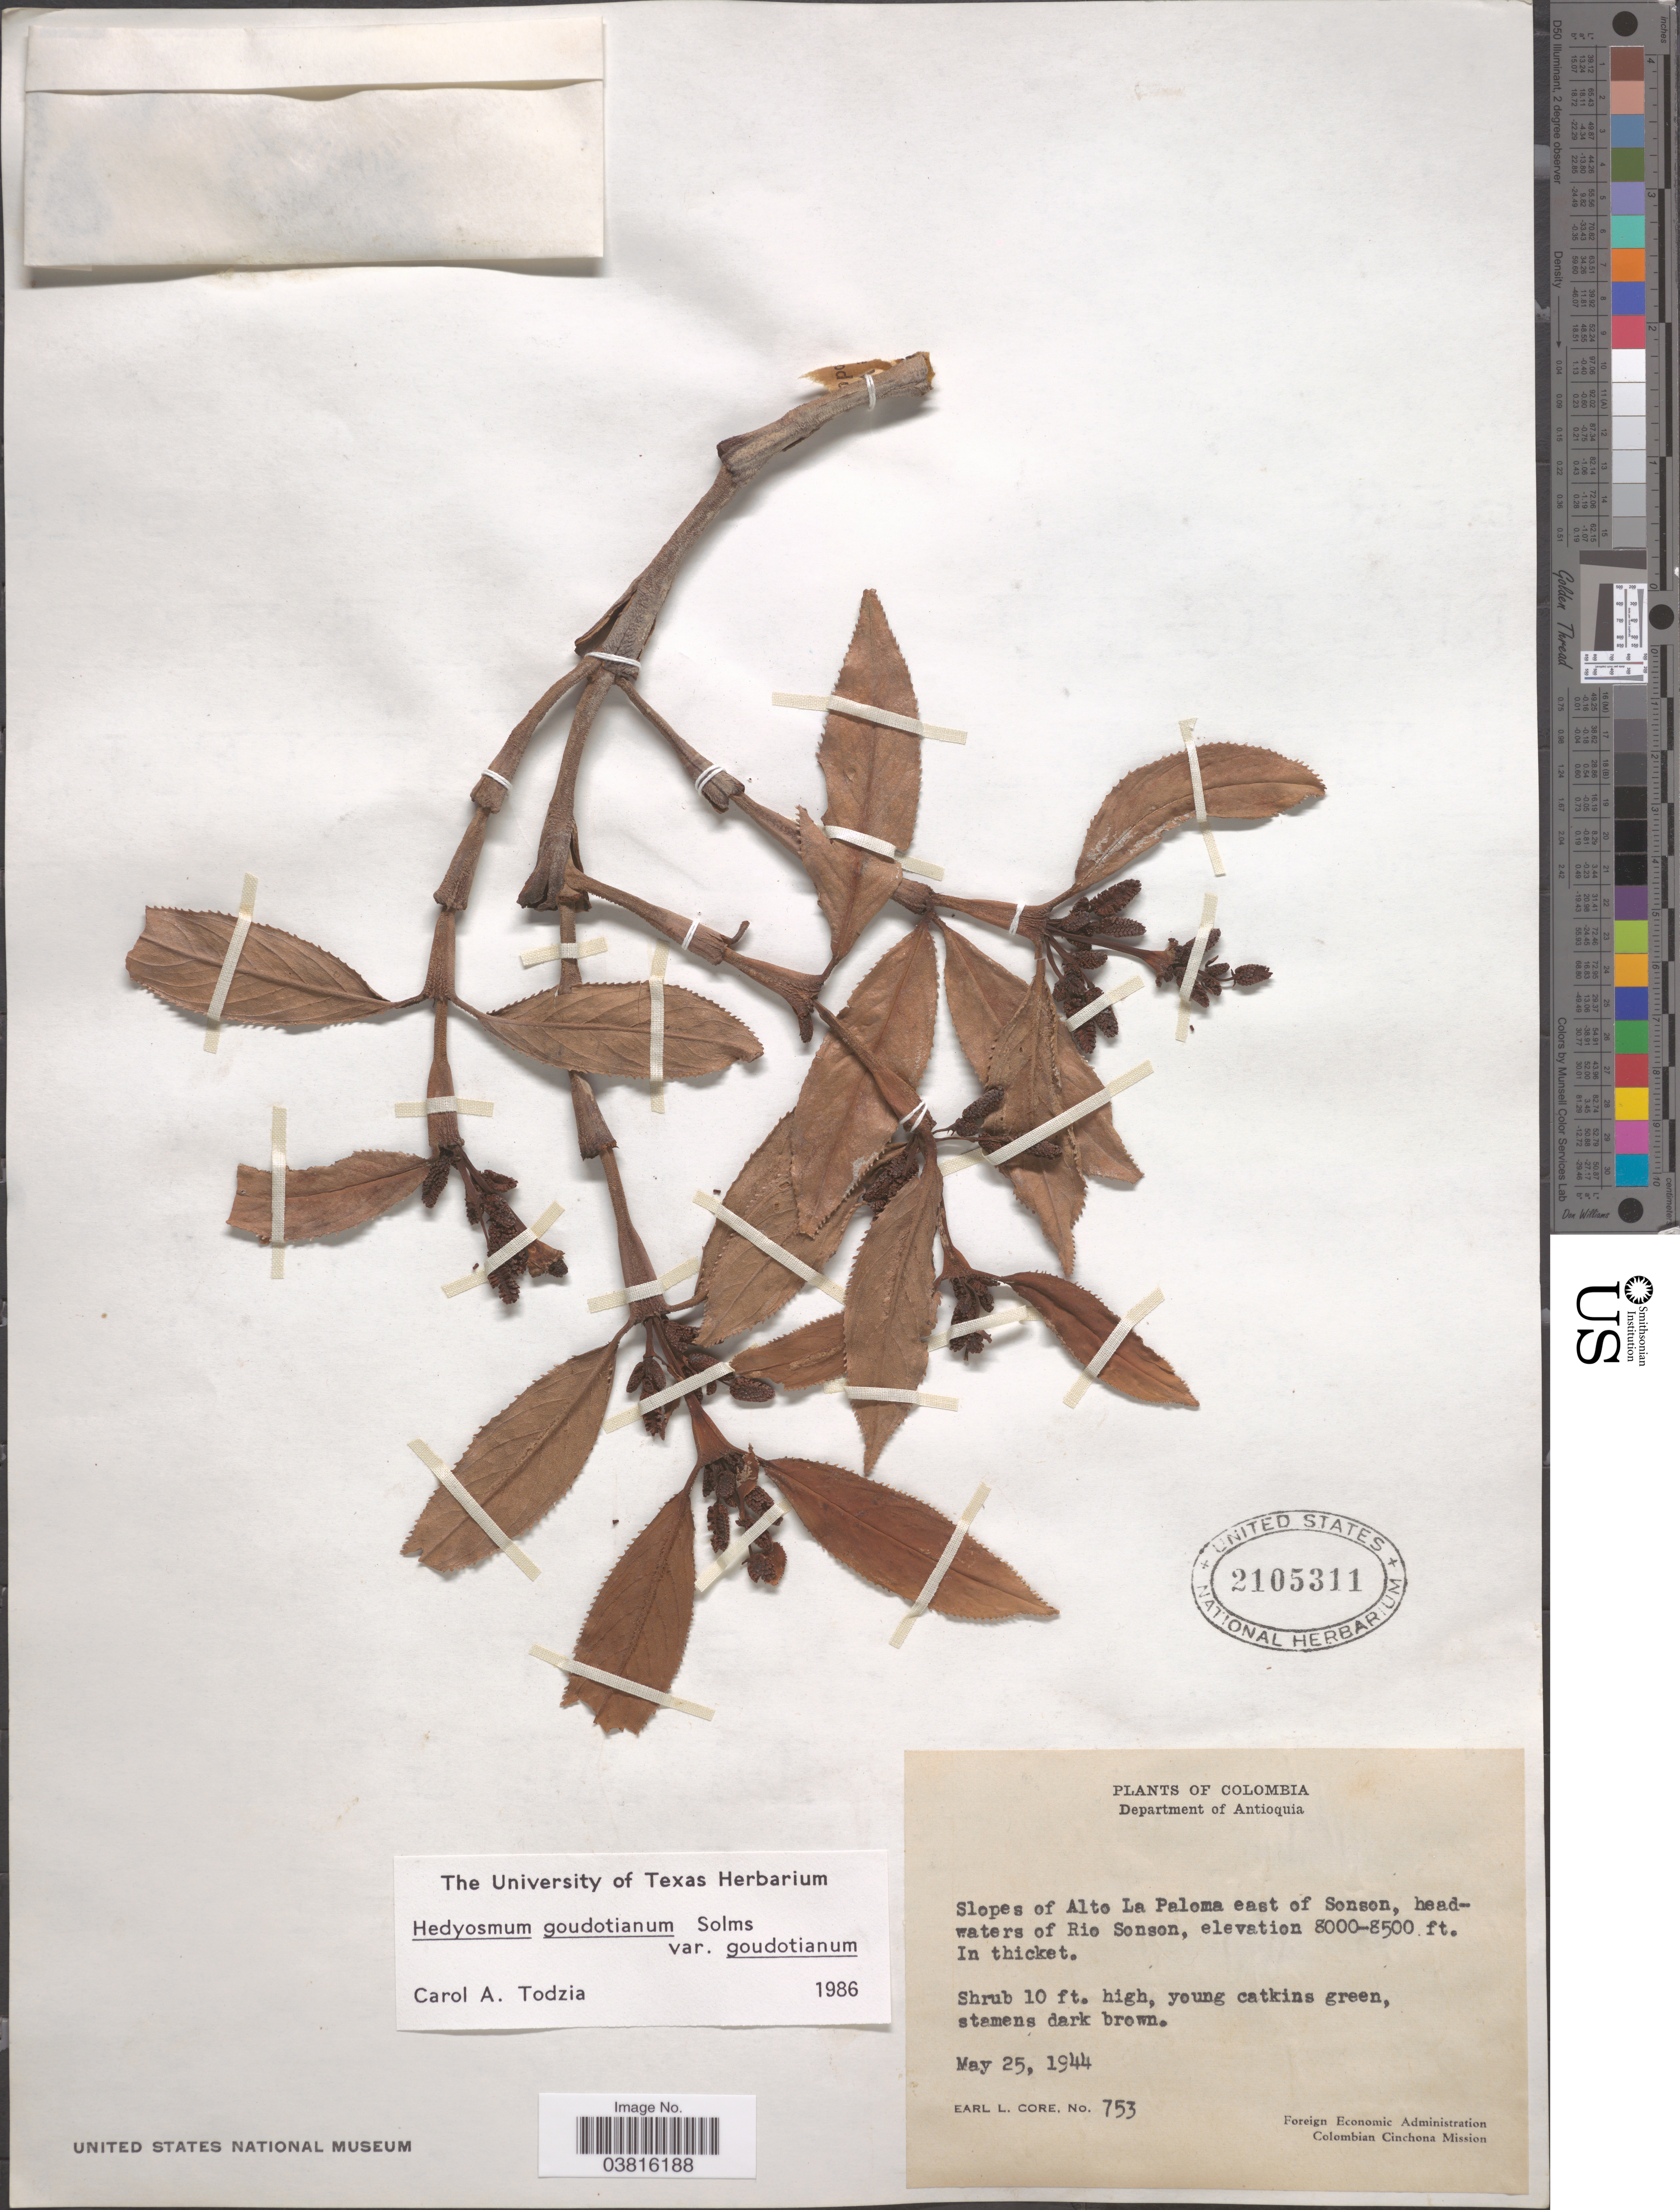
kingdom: Plantae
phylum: Tracheophyta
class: Magnoliopsida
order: Chloranthales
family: Chloranthaceae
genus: Hedyosmum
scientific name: Hedyosmum goudotianum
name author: Solms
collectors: E. L. Core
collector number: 753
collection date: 1944-05-25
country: Colombia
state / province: Antioquia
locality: Department of Antioquia. Slopes of Alto La Paloma east of Sonson, headwaters of Rio Sonson. In thicket.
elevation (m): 2438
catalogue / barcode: US 2105311